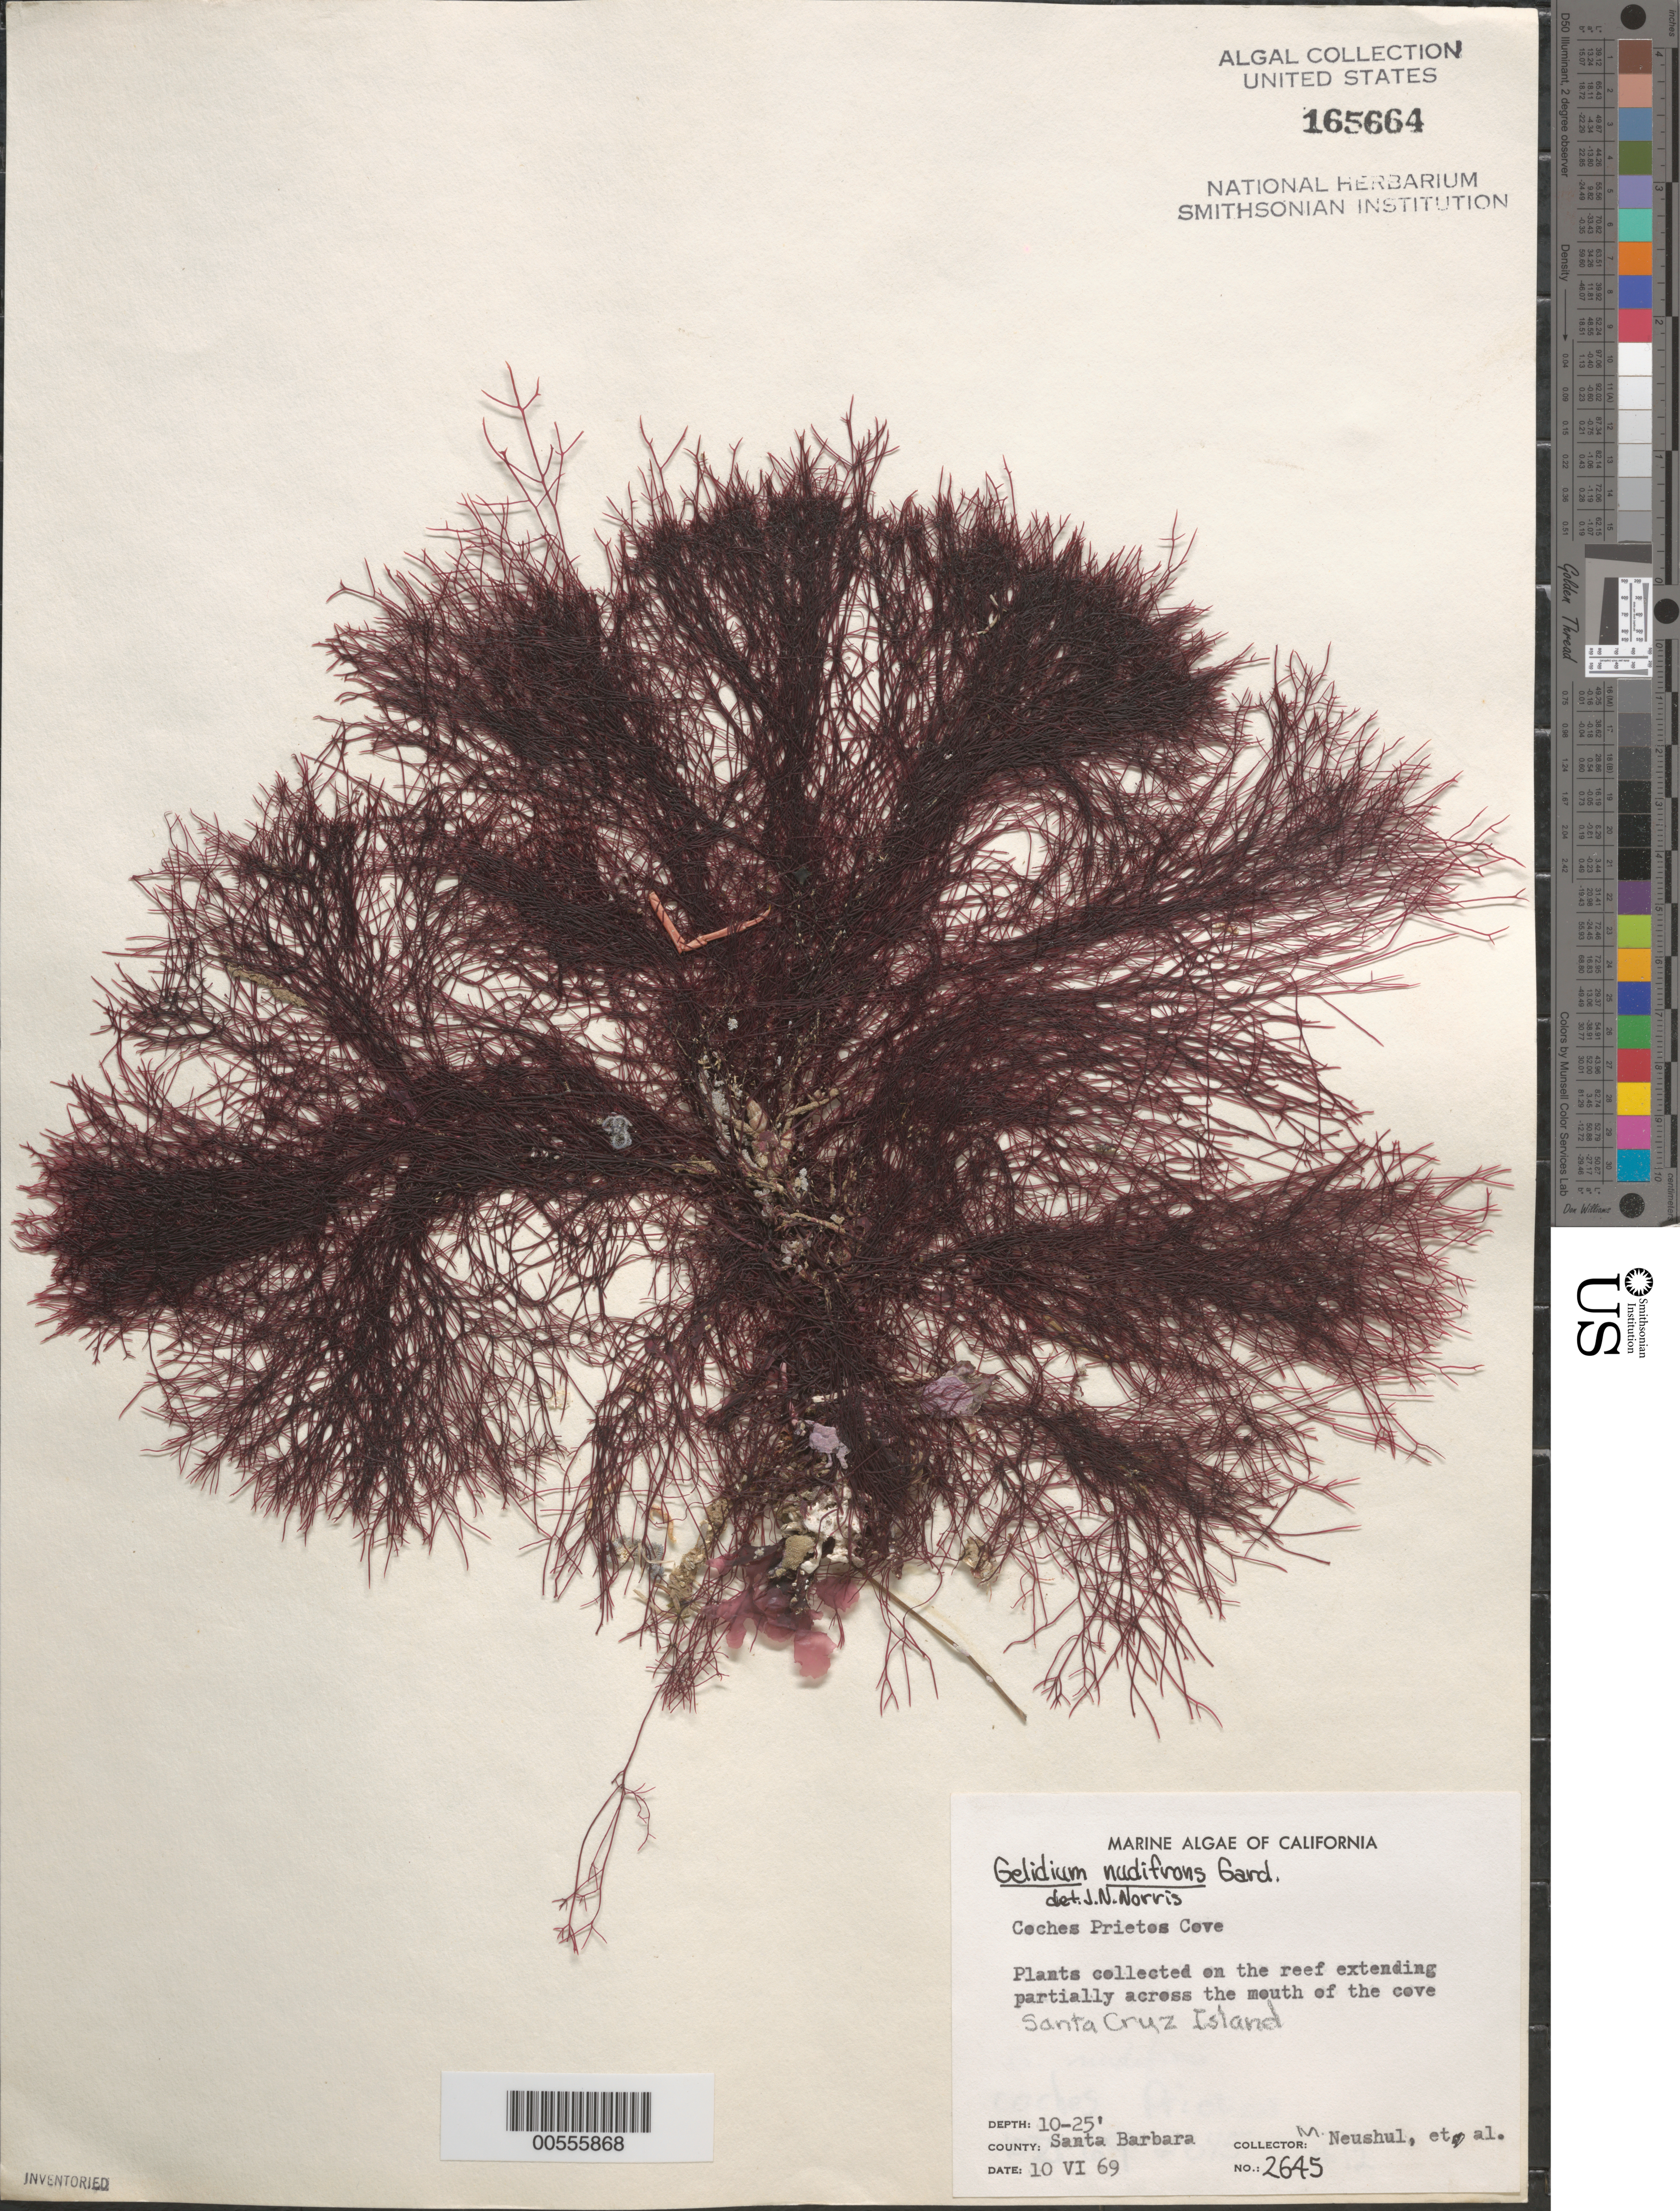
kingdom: Plantae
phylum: Rhodophyta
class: Florideophyceae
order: Gelidiales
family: Gelidiaceae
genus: Gelidium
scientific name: Gelidium nudifrons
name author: N.L. Gardner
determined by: Norris, James N.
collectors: M. Neushul, A. Charters, M. Foster & D. C. Barilotti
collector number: Neushul 2645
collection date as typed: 10 Jun 1969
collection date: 1969-06-10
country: United States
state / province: California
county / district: Santa Barbara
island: Santa Cruz Island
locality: Coches Prietos Cove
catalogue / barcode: US 165664